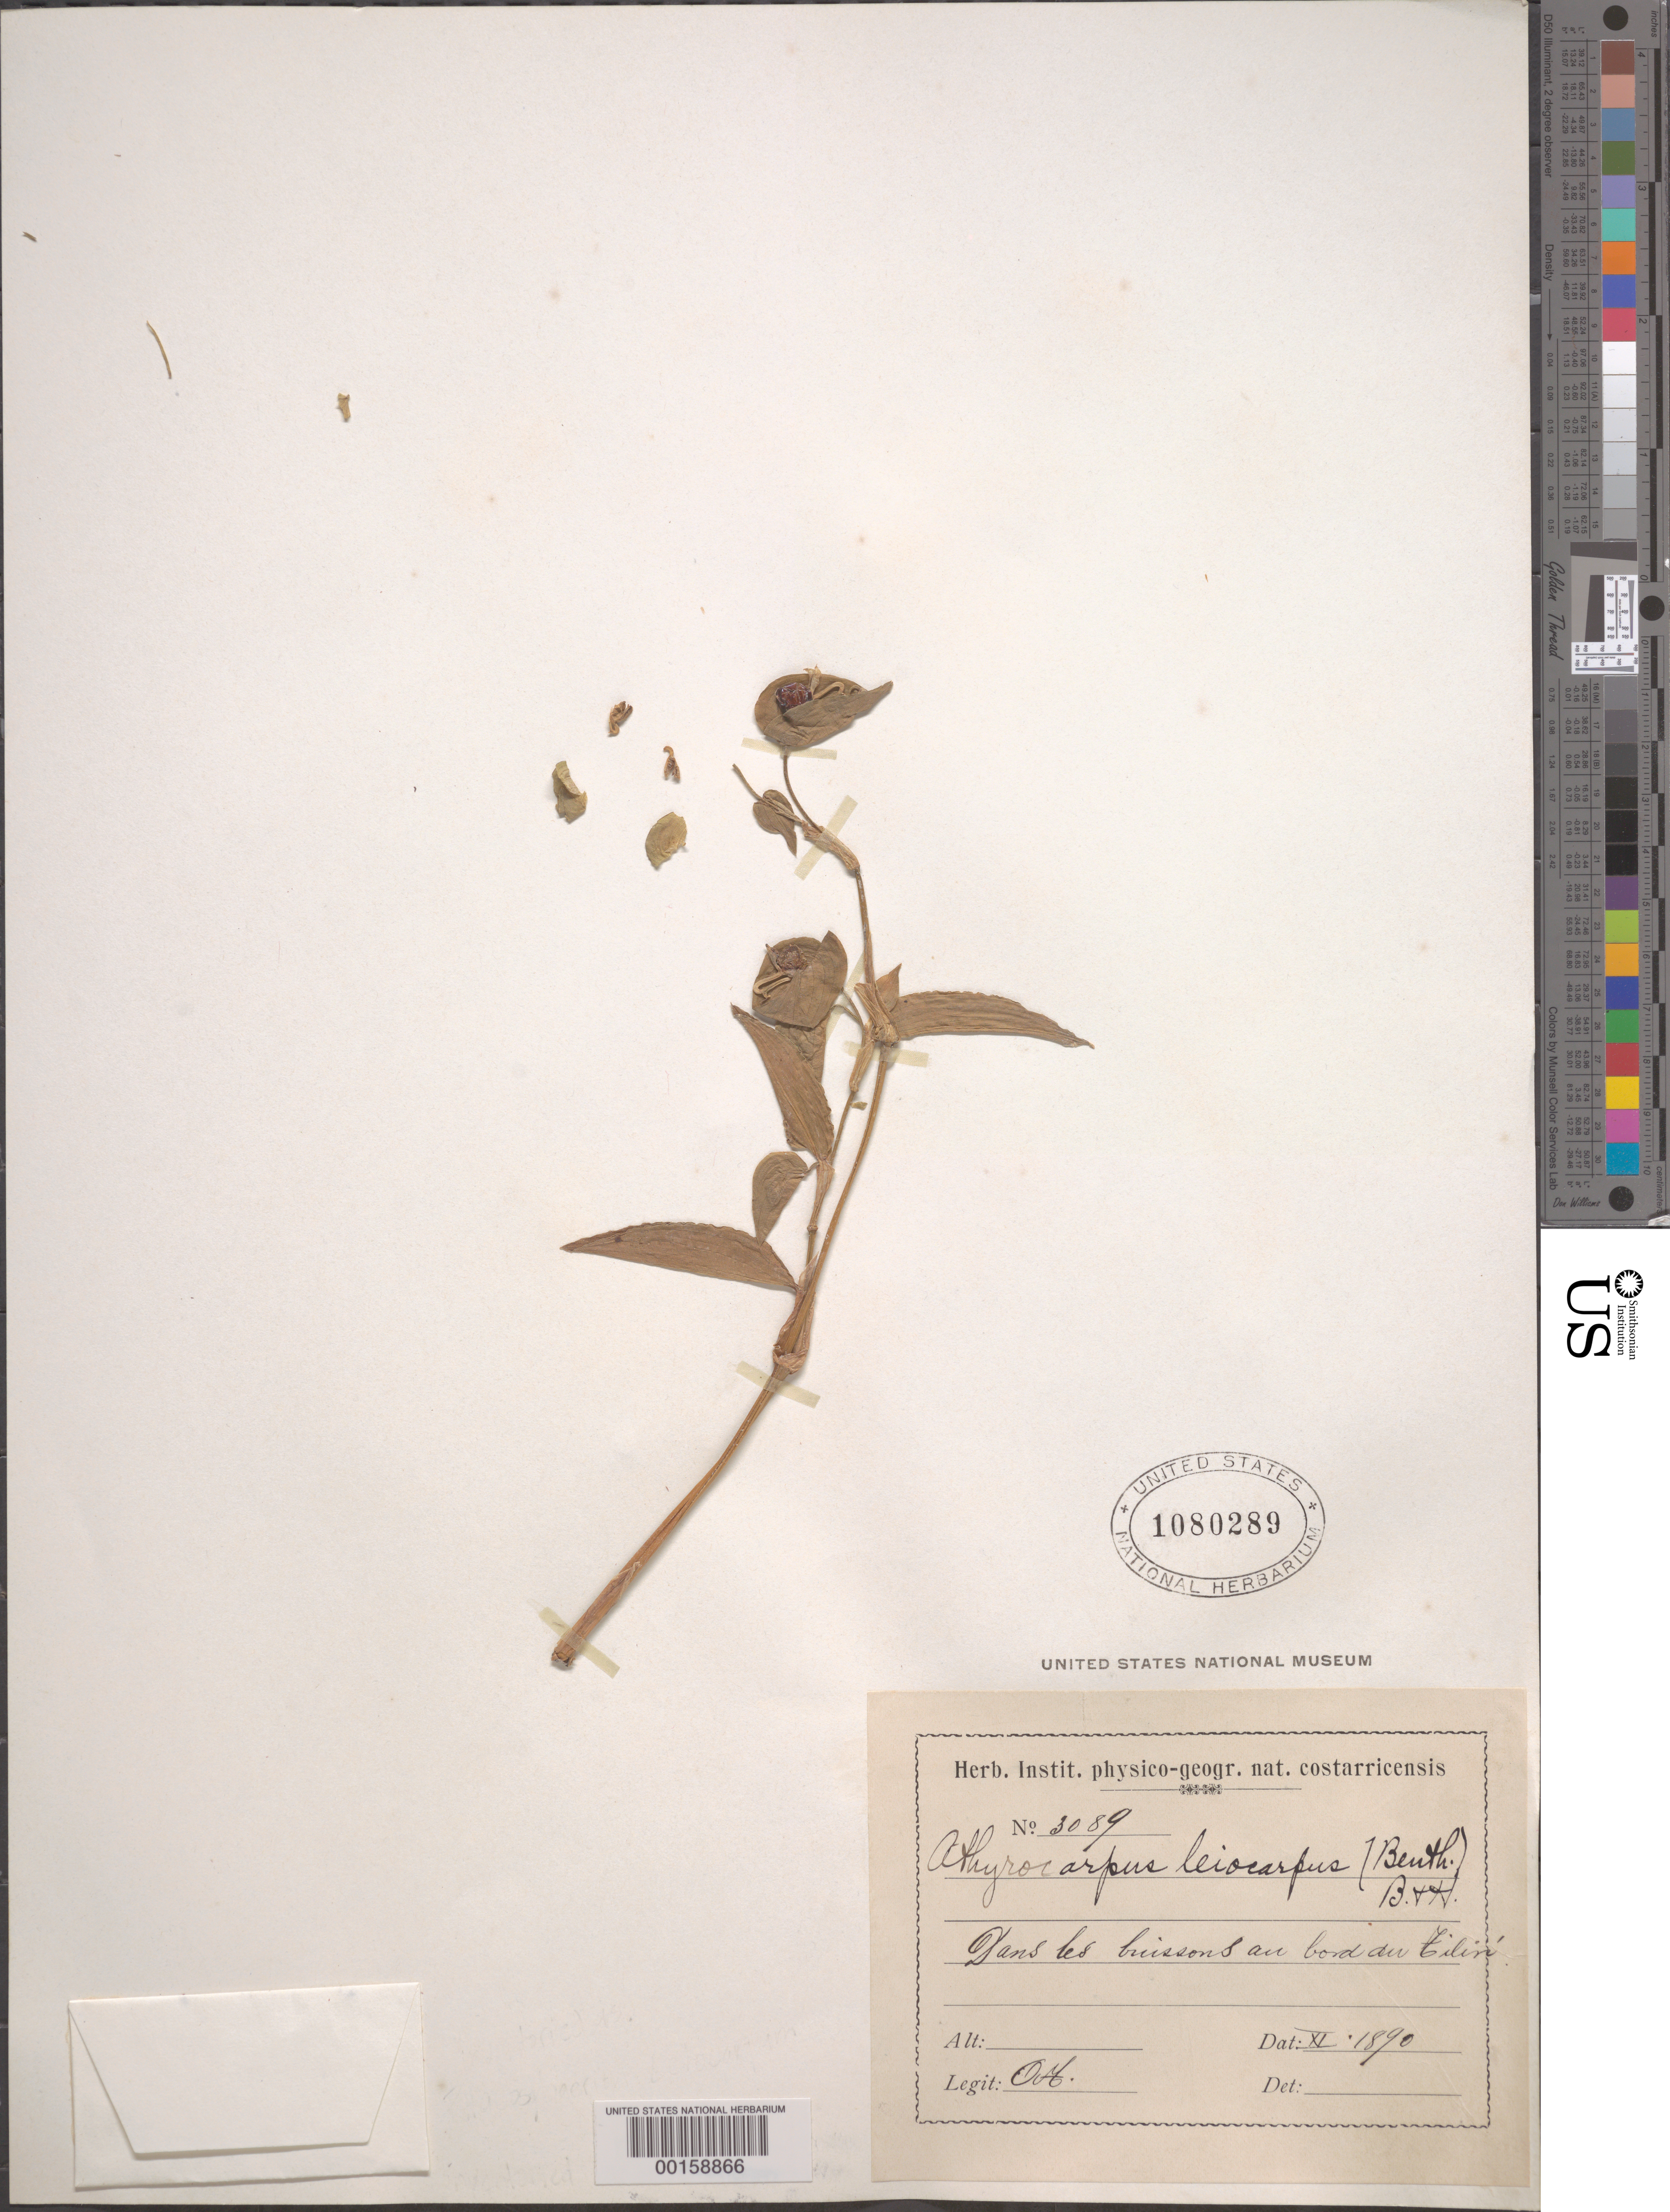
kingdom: Plantae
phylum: Tracheophyta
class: Liliopsida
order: Commelinales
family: Commelinaceae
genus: Commelina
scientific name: Commelina leiocarpa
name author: Benth.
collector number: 3089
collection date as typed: Nov 1890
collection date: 1890-11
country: Costa Rica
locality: Near Eilin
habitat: Forest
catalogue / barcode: US 1080289